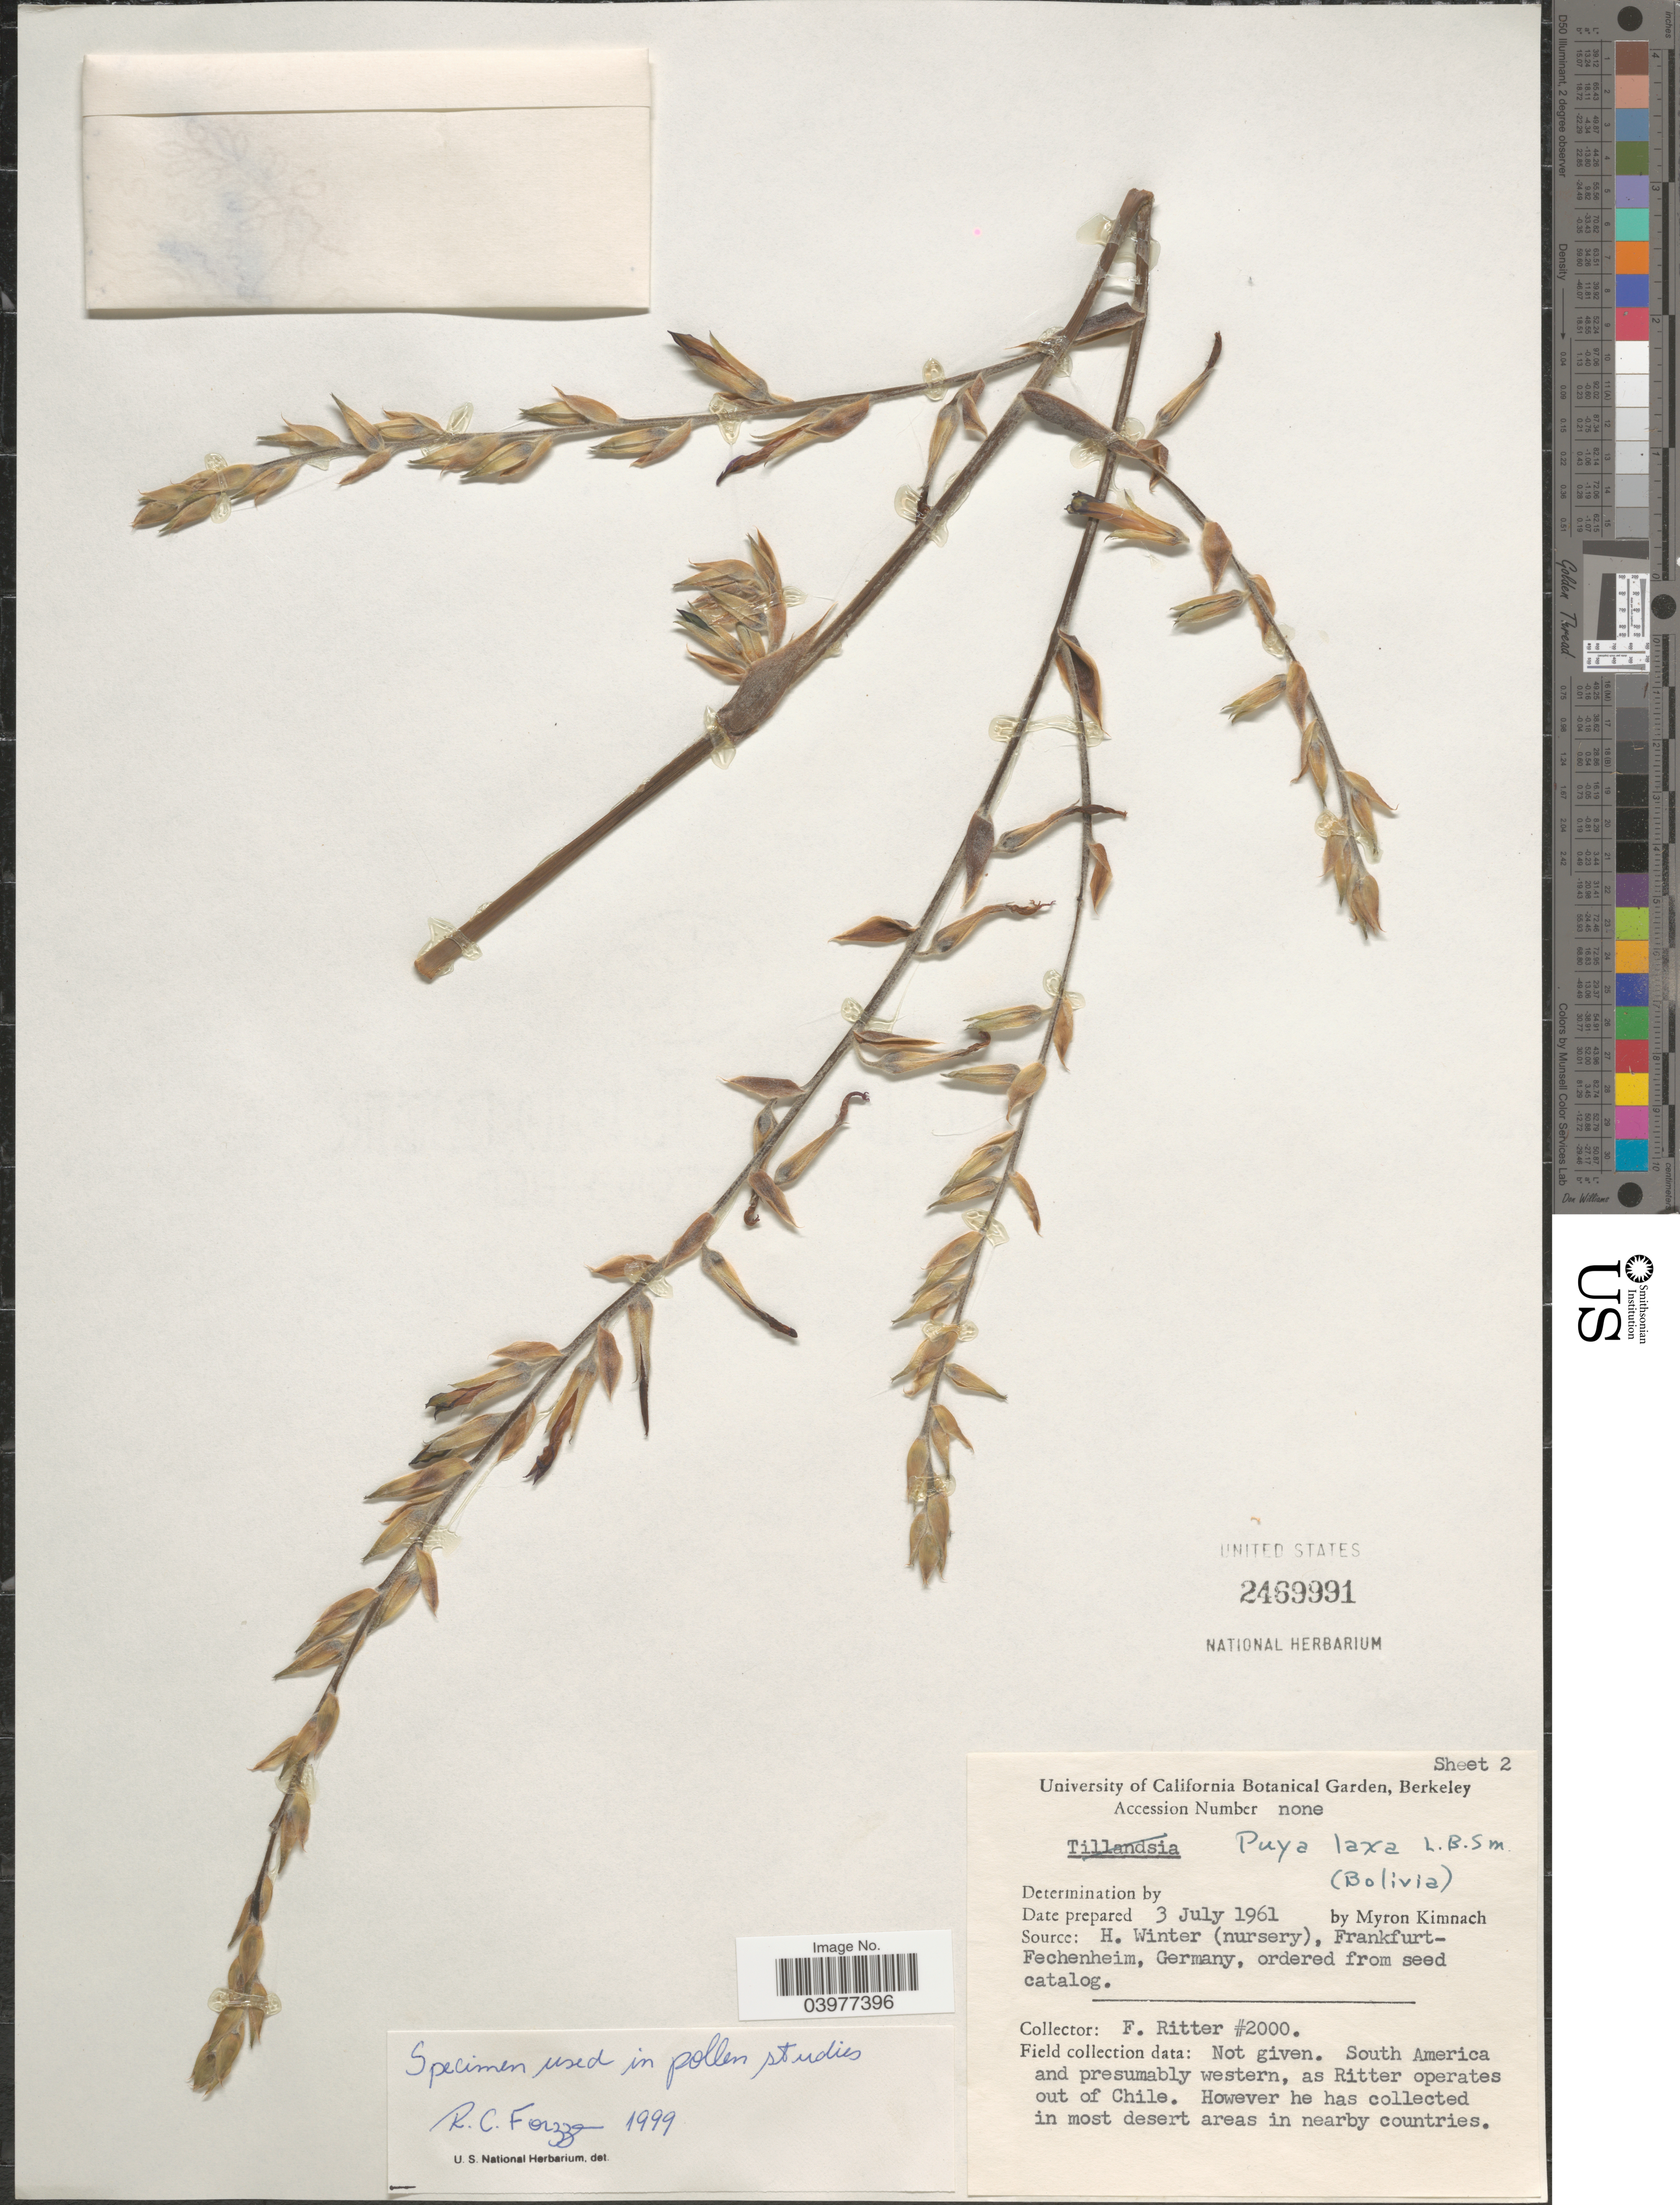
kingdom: Plantae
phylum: Tracheophyta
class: Liliopsida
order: Poales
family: Bromeliaceae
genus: Puya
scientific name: Puya laxa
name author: L.B. Sm.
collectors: M. W. Kimnach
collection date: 1961-07-03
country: United States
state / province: California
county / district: Alameda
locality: University of California Botanical Garden, Berkeley.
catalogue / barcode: US 2469991